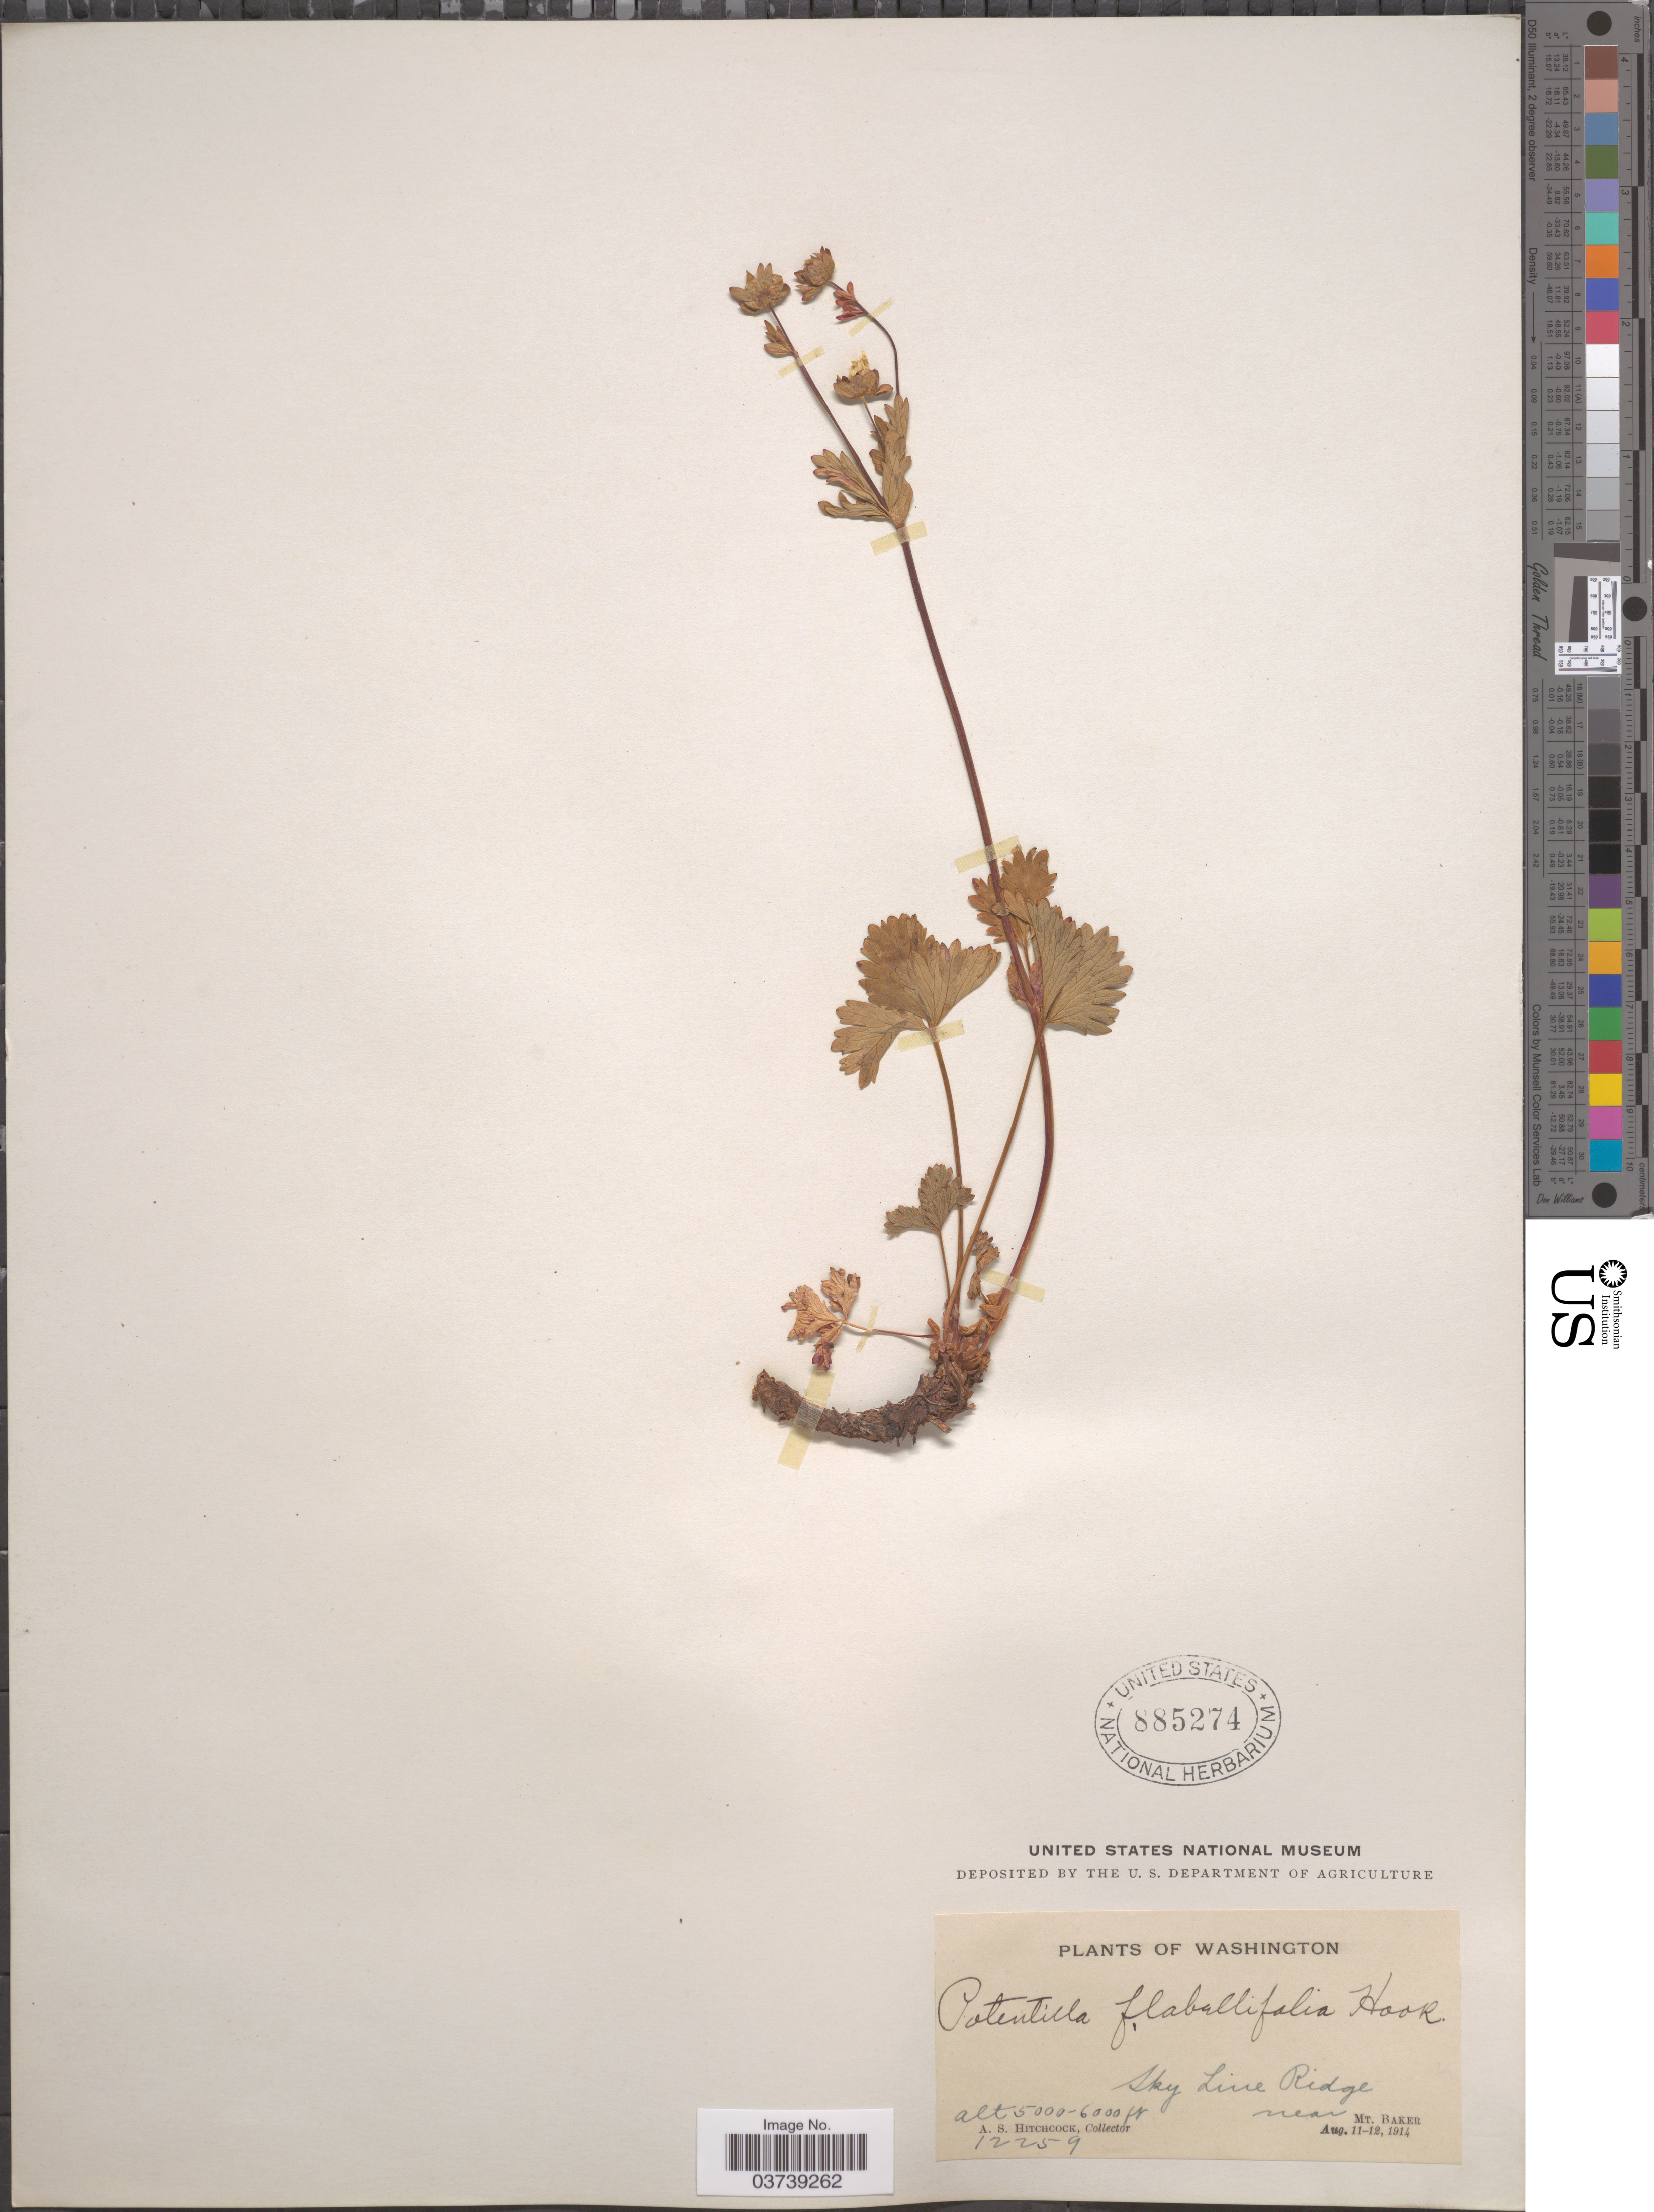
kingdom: Plantae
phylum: Tracheophyta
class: Magnoliopsida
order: Rosales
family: Rosaceae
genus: Potentilla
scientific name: Potentilla flabellifolia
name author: Hook. ex Torr. & A. Gray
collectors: A. S. Hitchcock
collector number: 12259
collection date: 1914-08-11/1914-08-12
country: United States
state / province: Washington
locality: Sky Line Ridge near Mt. Baker.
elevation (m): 1524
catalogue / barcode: US 885274